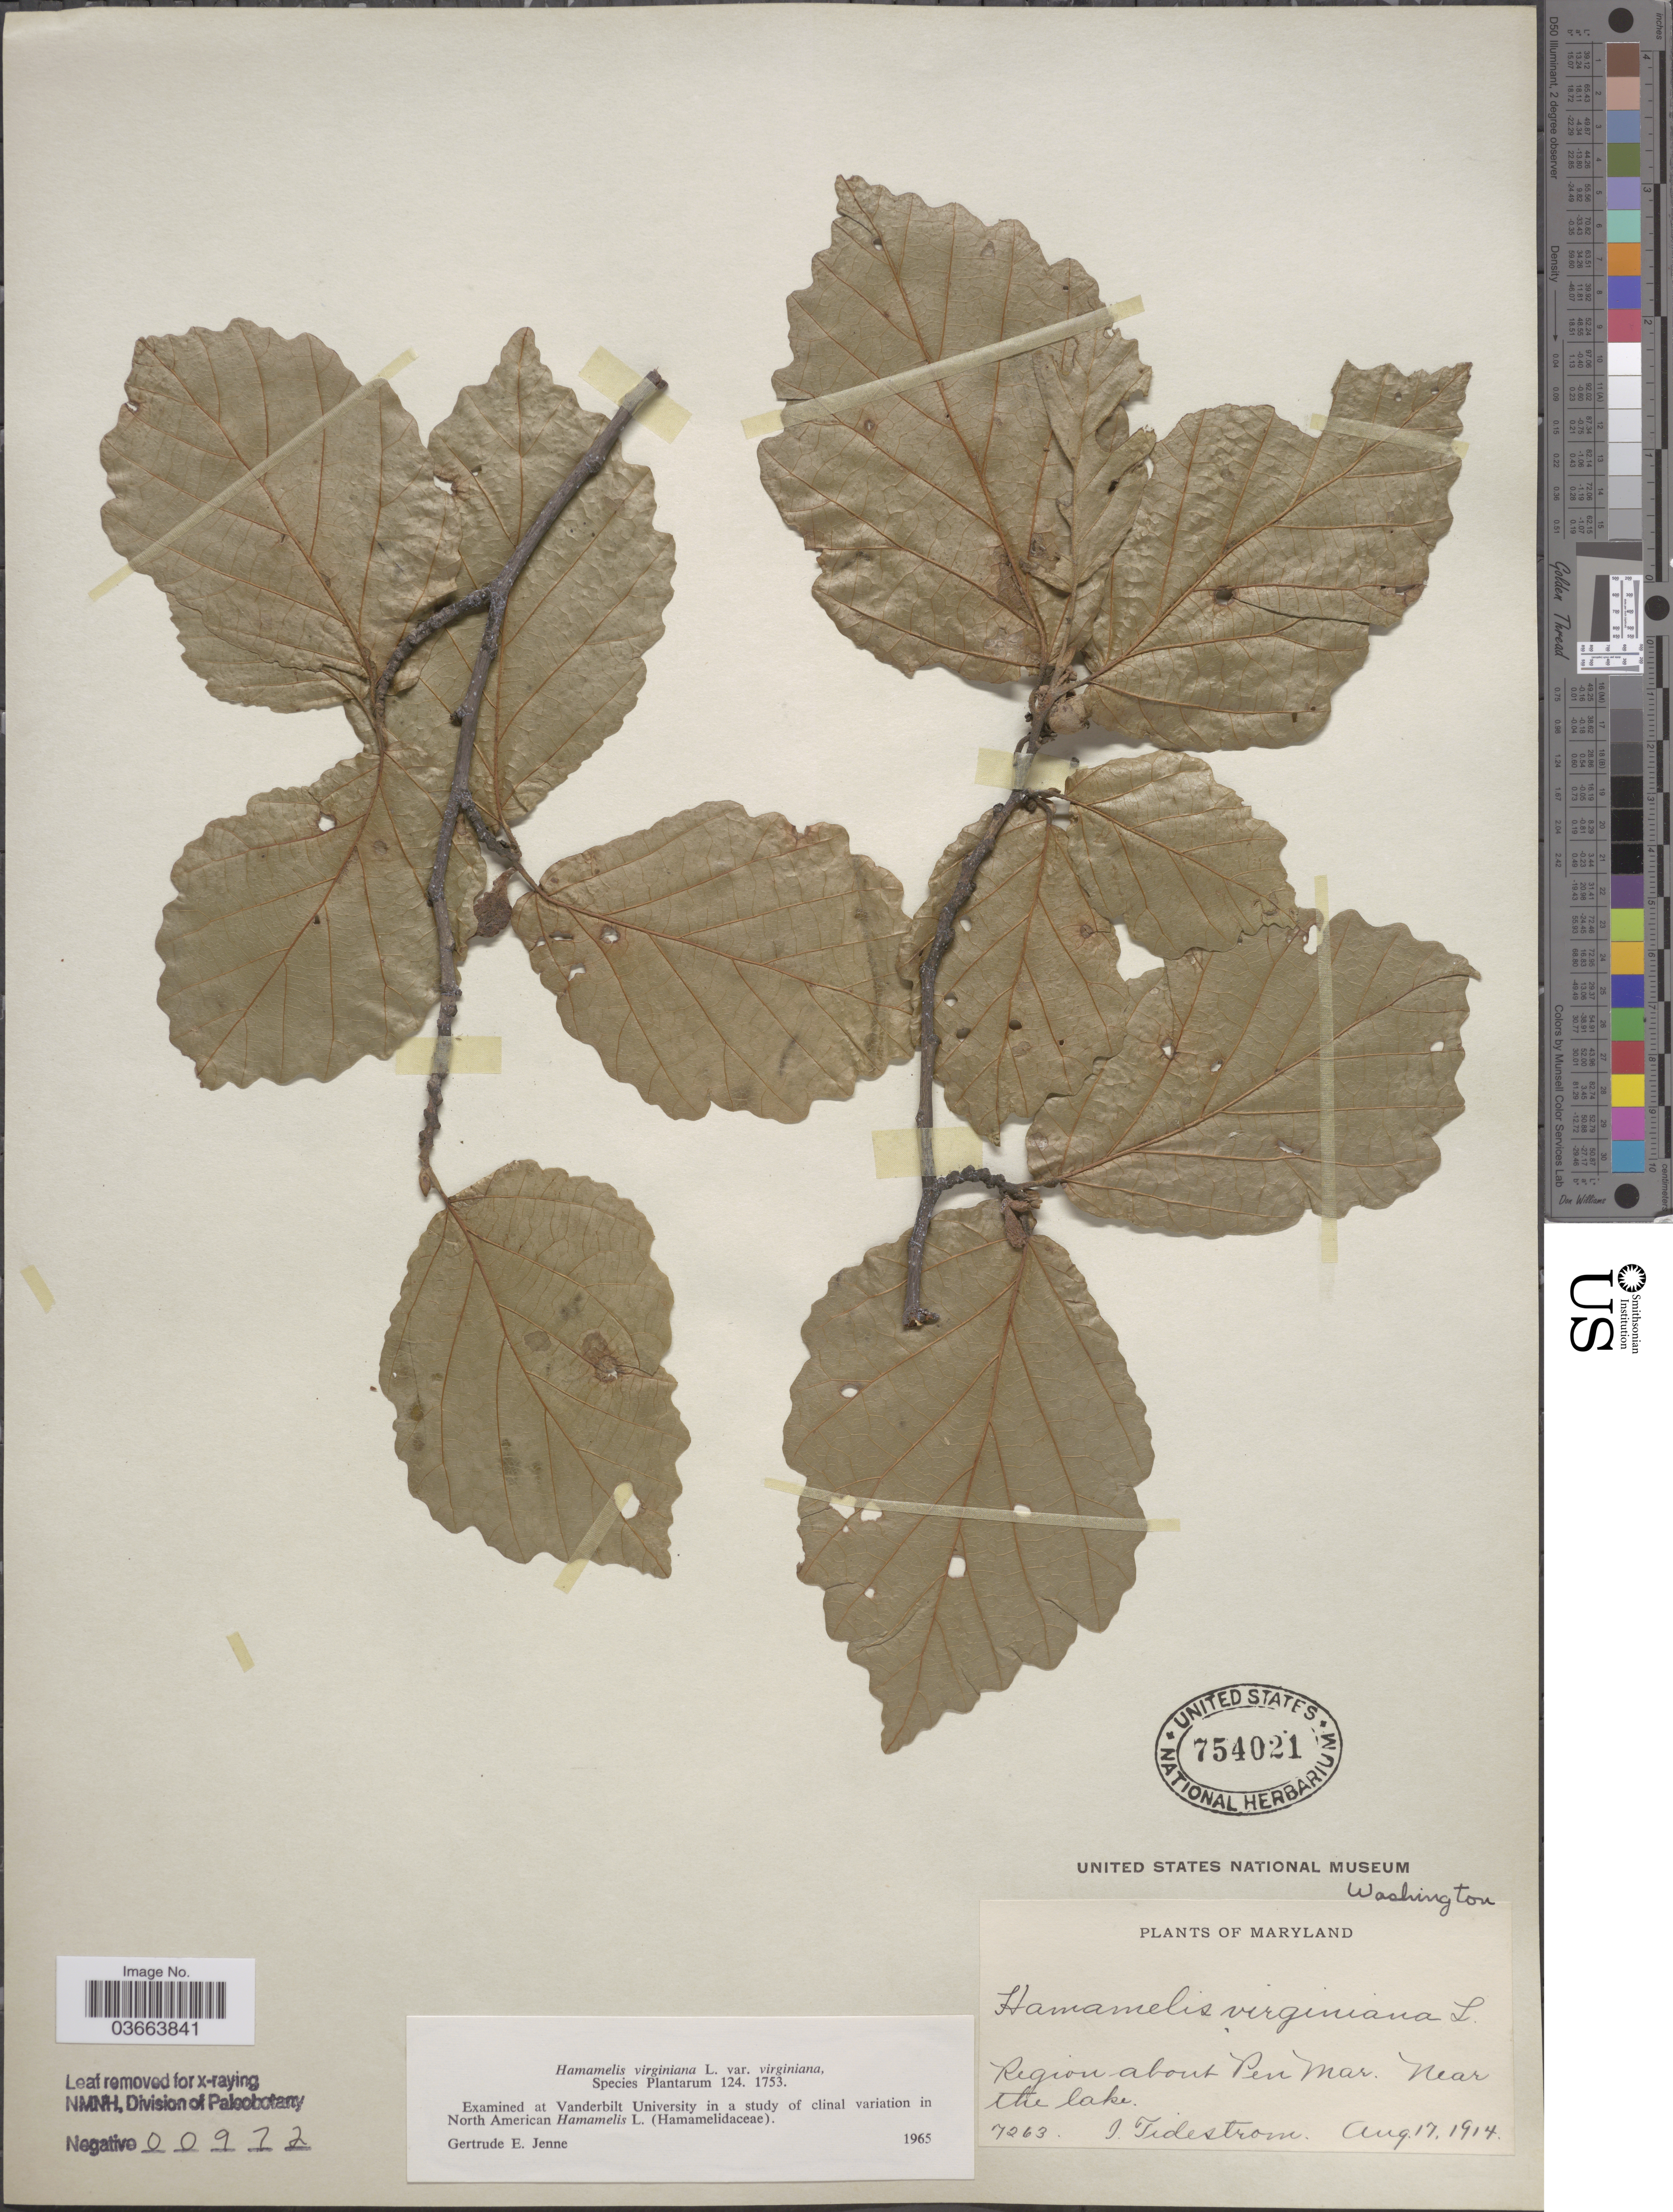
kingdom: Plantae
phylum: Tracheophyta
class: Magnoliopsida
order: Saxifragales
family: Hamamelidaceae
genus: Hamamelis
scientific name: Hamamelis virginiana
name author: L.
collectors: I. F. Tidestrom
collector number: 7263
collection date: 1914-08-17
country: United States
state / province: Maryland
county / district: Washington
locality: Region about Pen Mar. Near the lake. Washington.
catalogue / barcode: US 754021